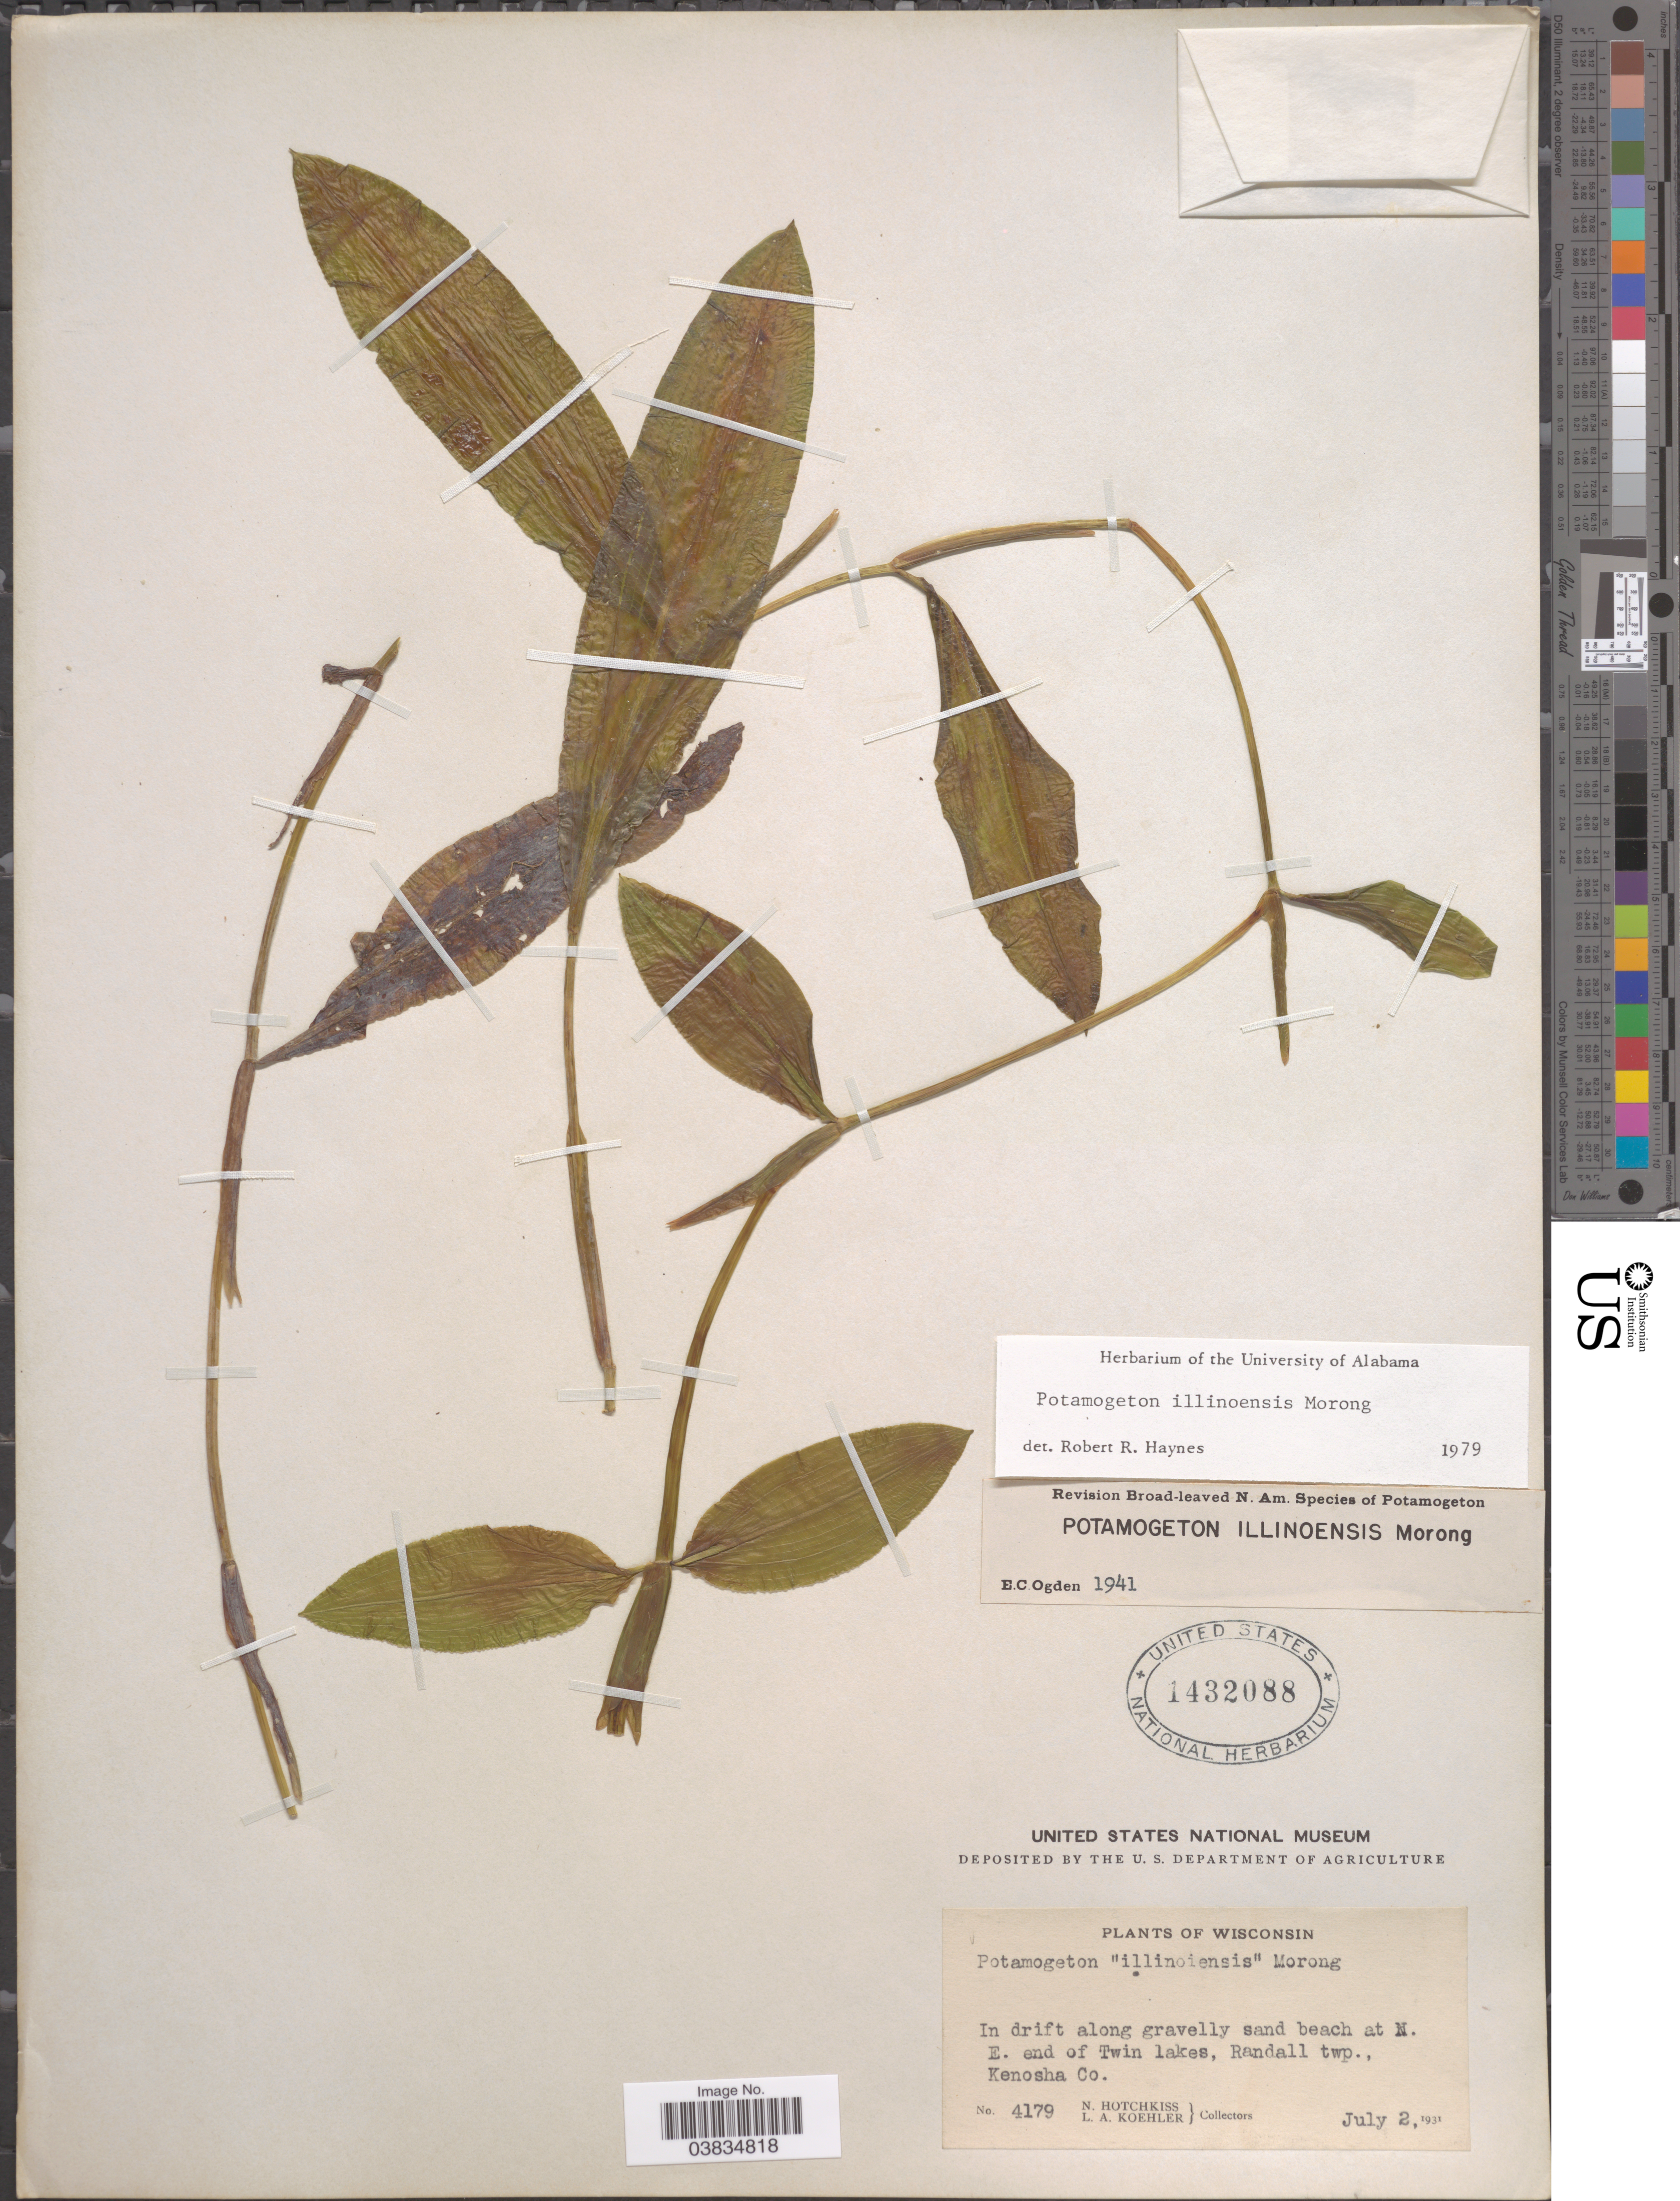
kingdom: Plantae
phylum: Tracheophyta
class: Liliopsida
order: Alismatales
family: Potamogetonaceae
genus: Potamogeton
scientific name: Potamogeton illinoensis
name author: Morong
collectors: N. Hotchkiss & L. Koehler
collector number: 4179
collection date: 1931-07-02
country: United States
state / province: Wisconsin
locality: In drif along sand beach at N. E. end of Twin lakes, Randall twp., Kenosha Co.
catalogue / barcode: US 1432088